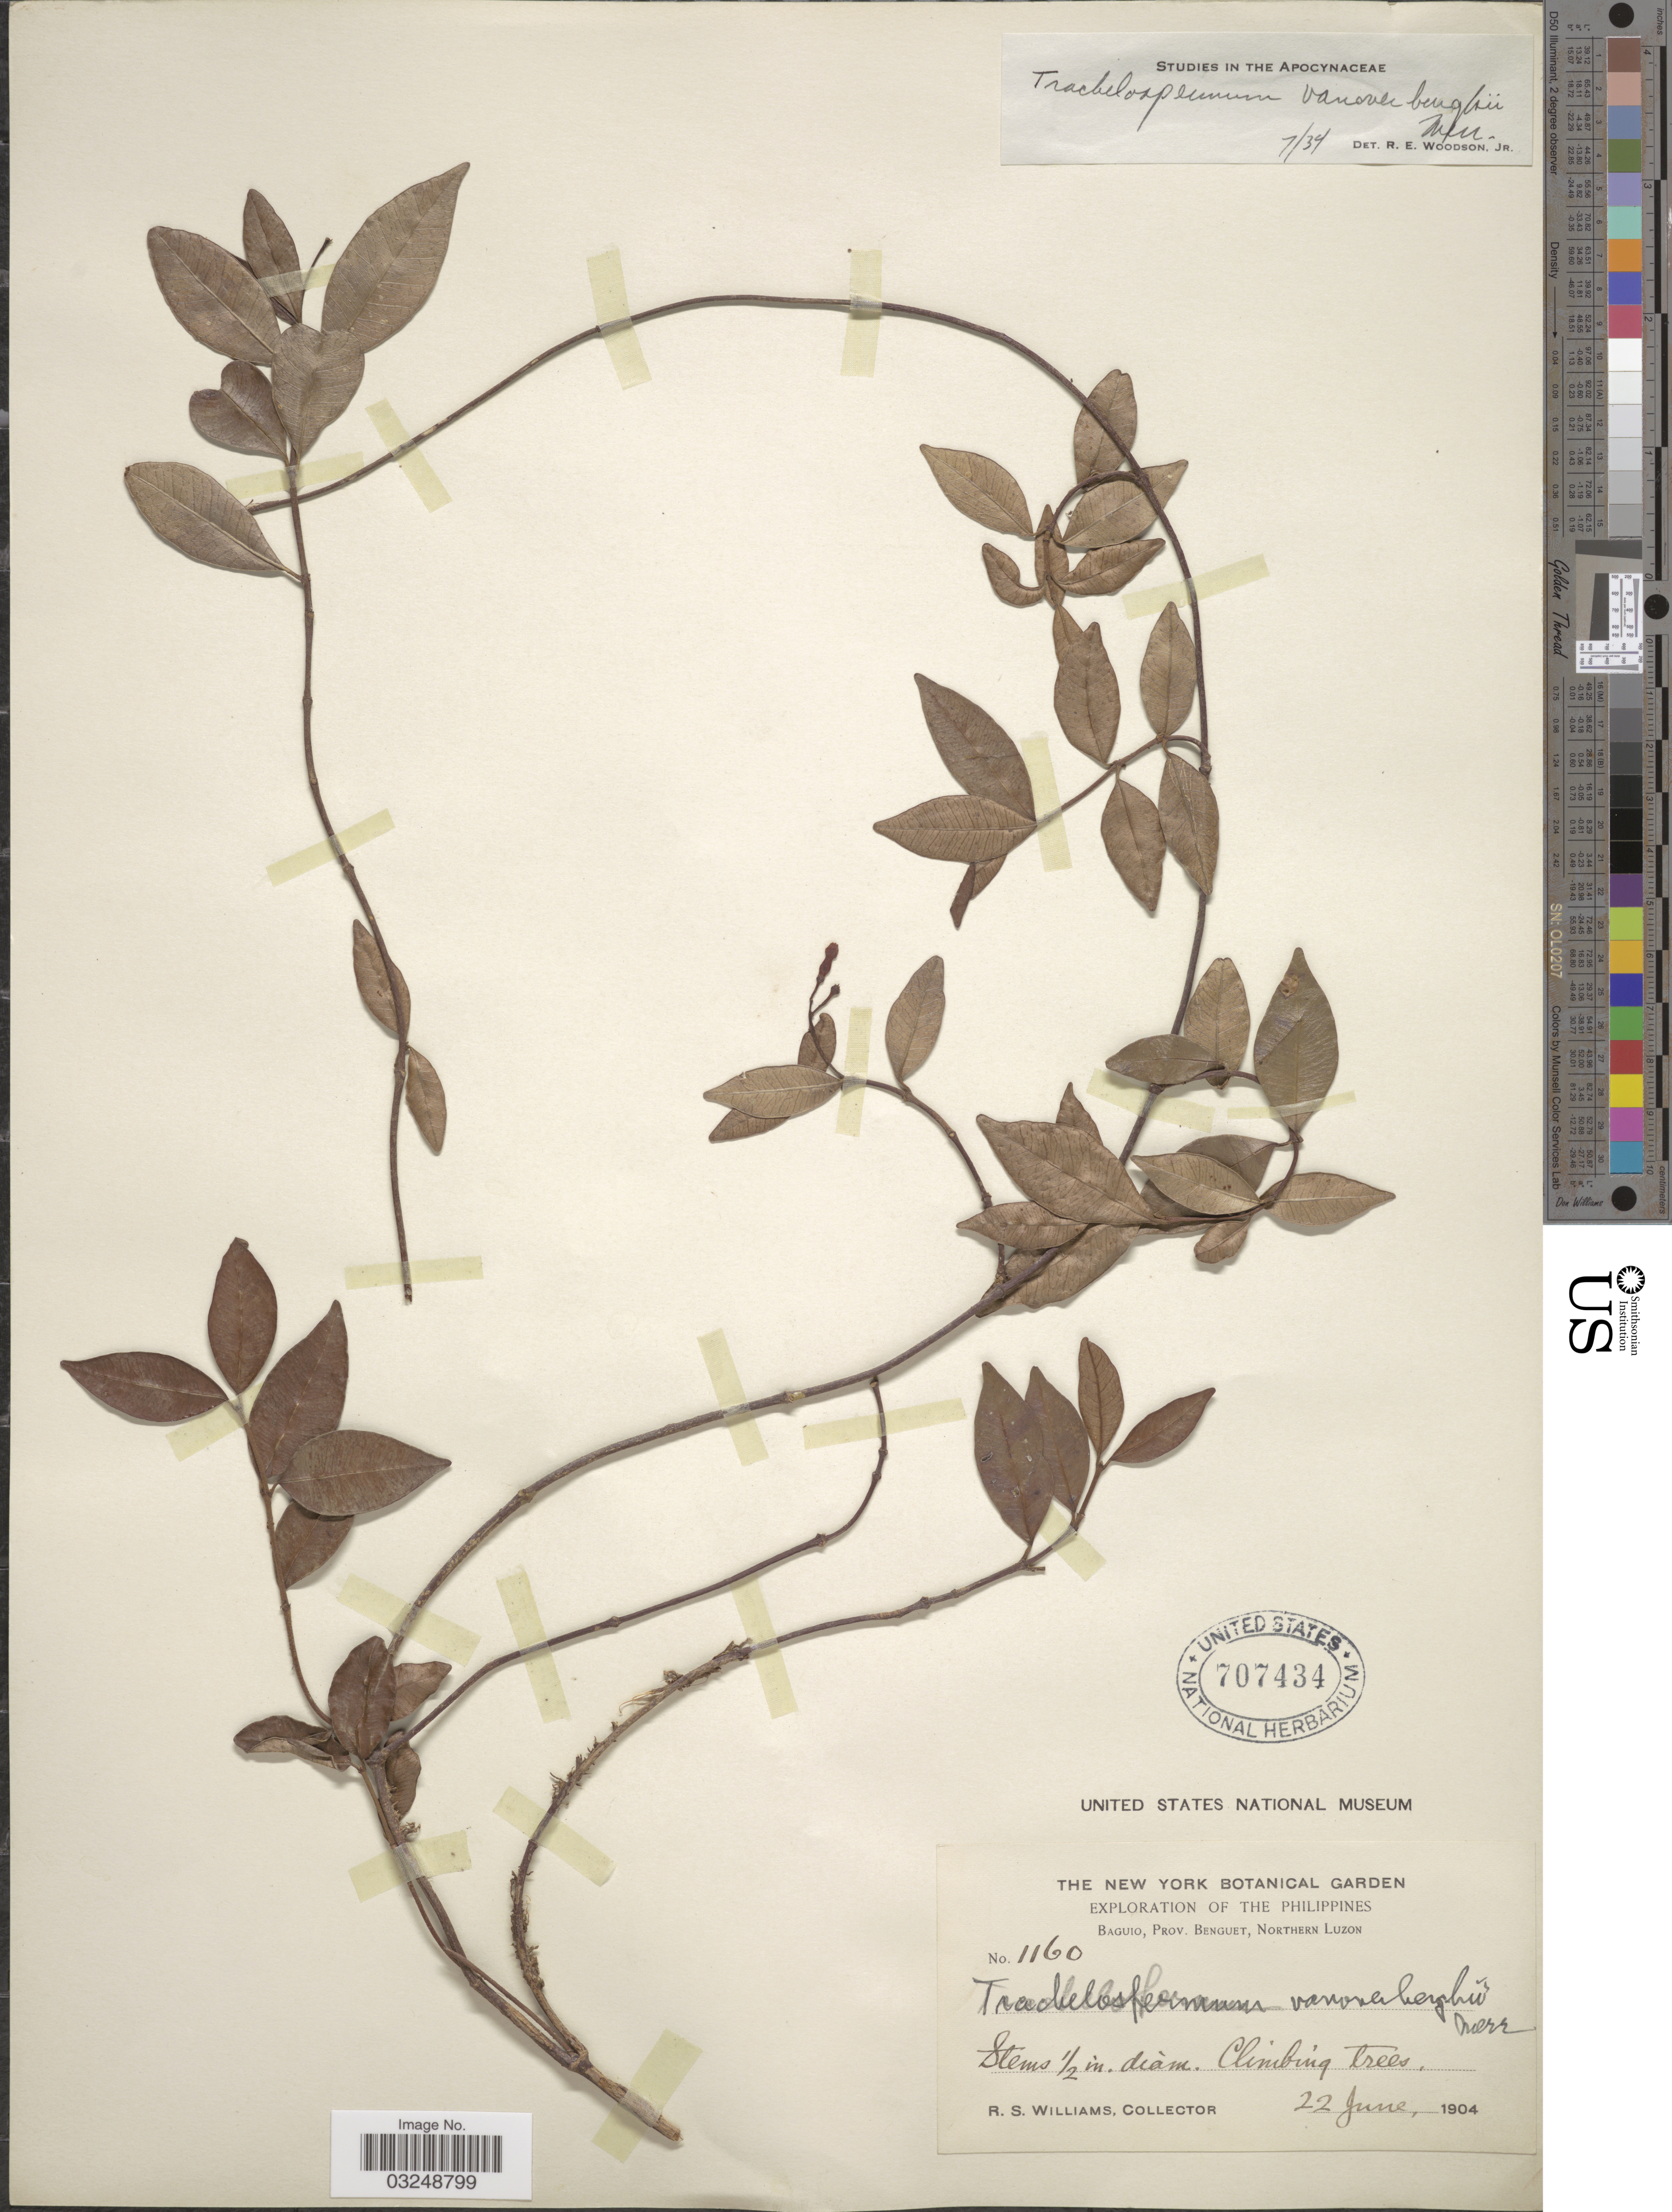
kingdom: Plantae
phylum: Tracheophyta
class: Magnoliopsida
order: Gentianales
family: Apocynaceae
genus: Trachelospermum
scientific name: Trachelospermum vanoverberghii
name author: Merr.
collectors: R. S. Williams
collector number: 1160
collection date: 1904-06-22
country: Philippines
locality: Baguio, Prov. Benguet, Northern Luzon.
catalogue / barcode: US 707434